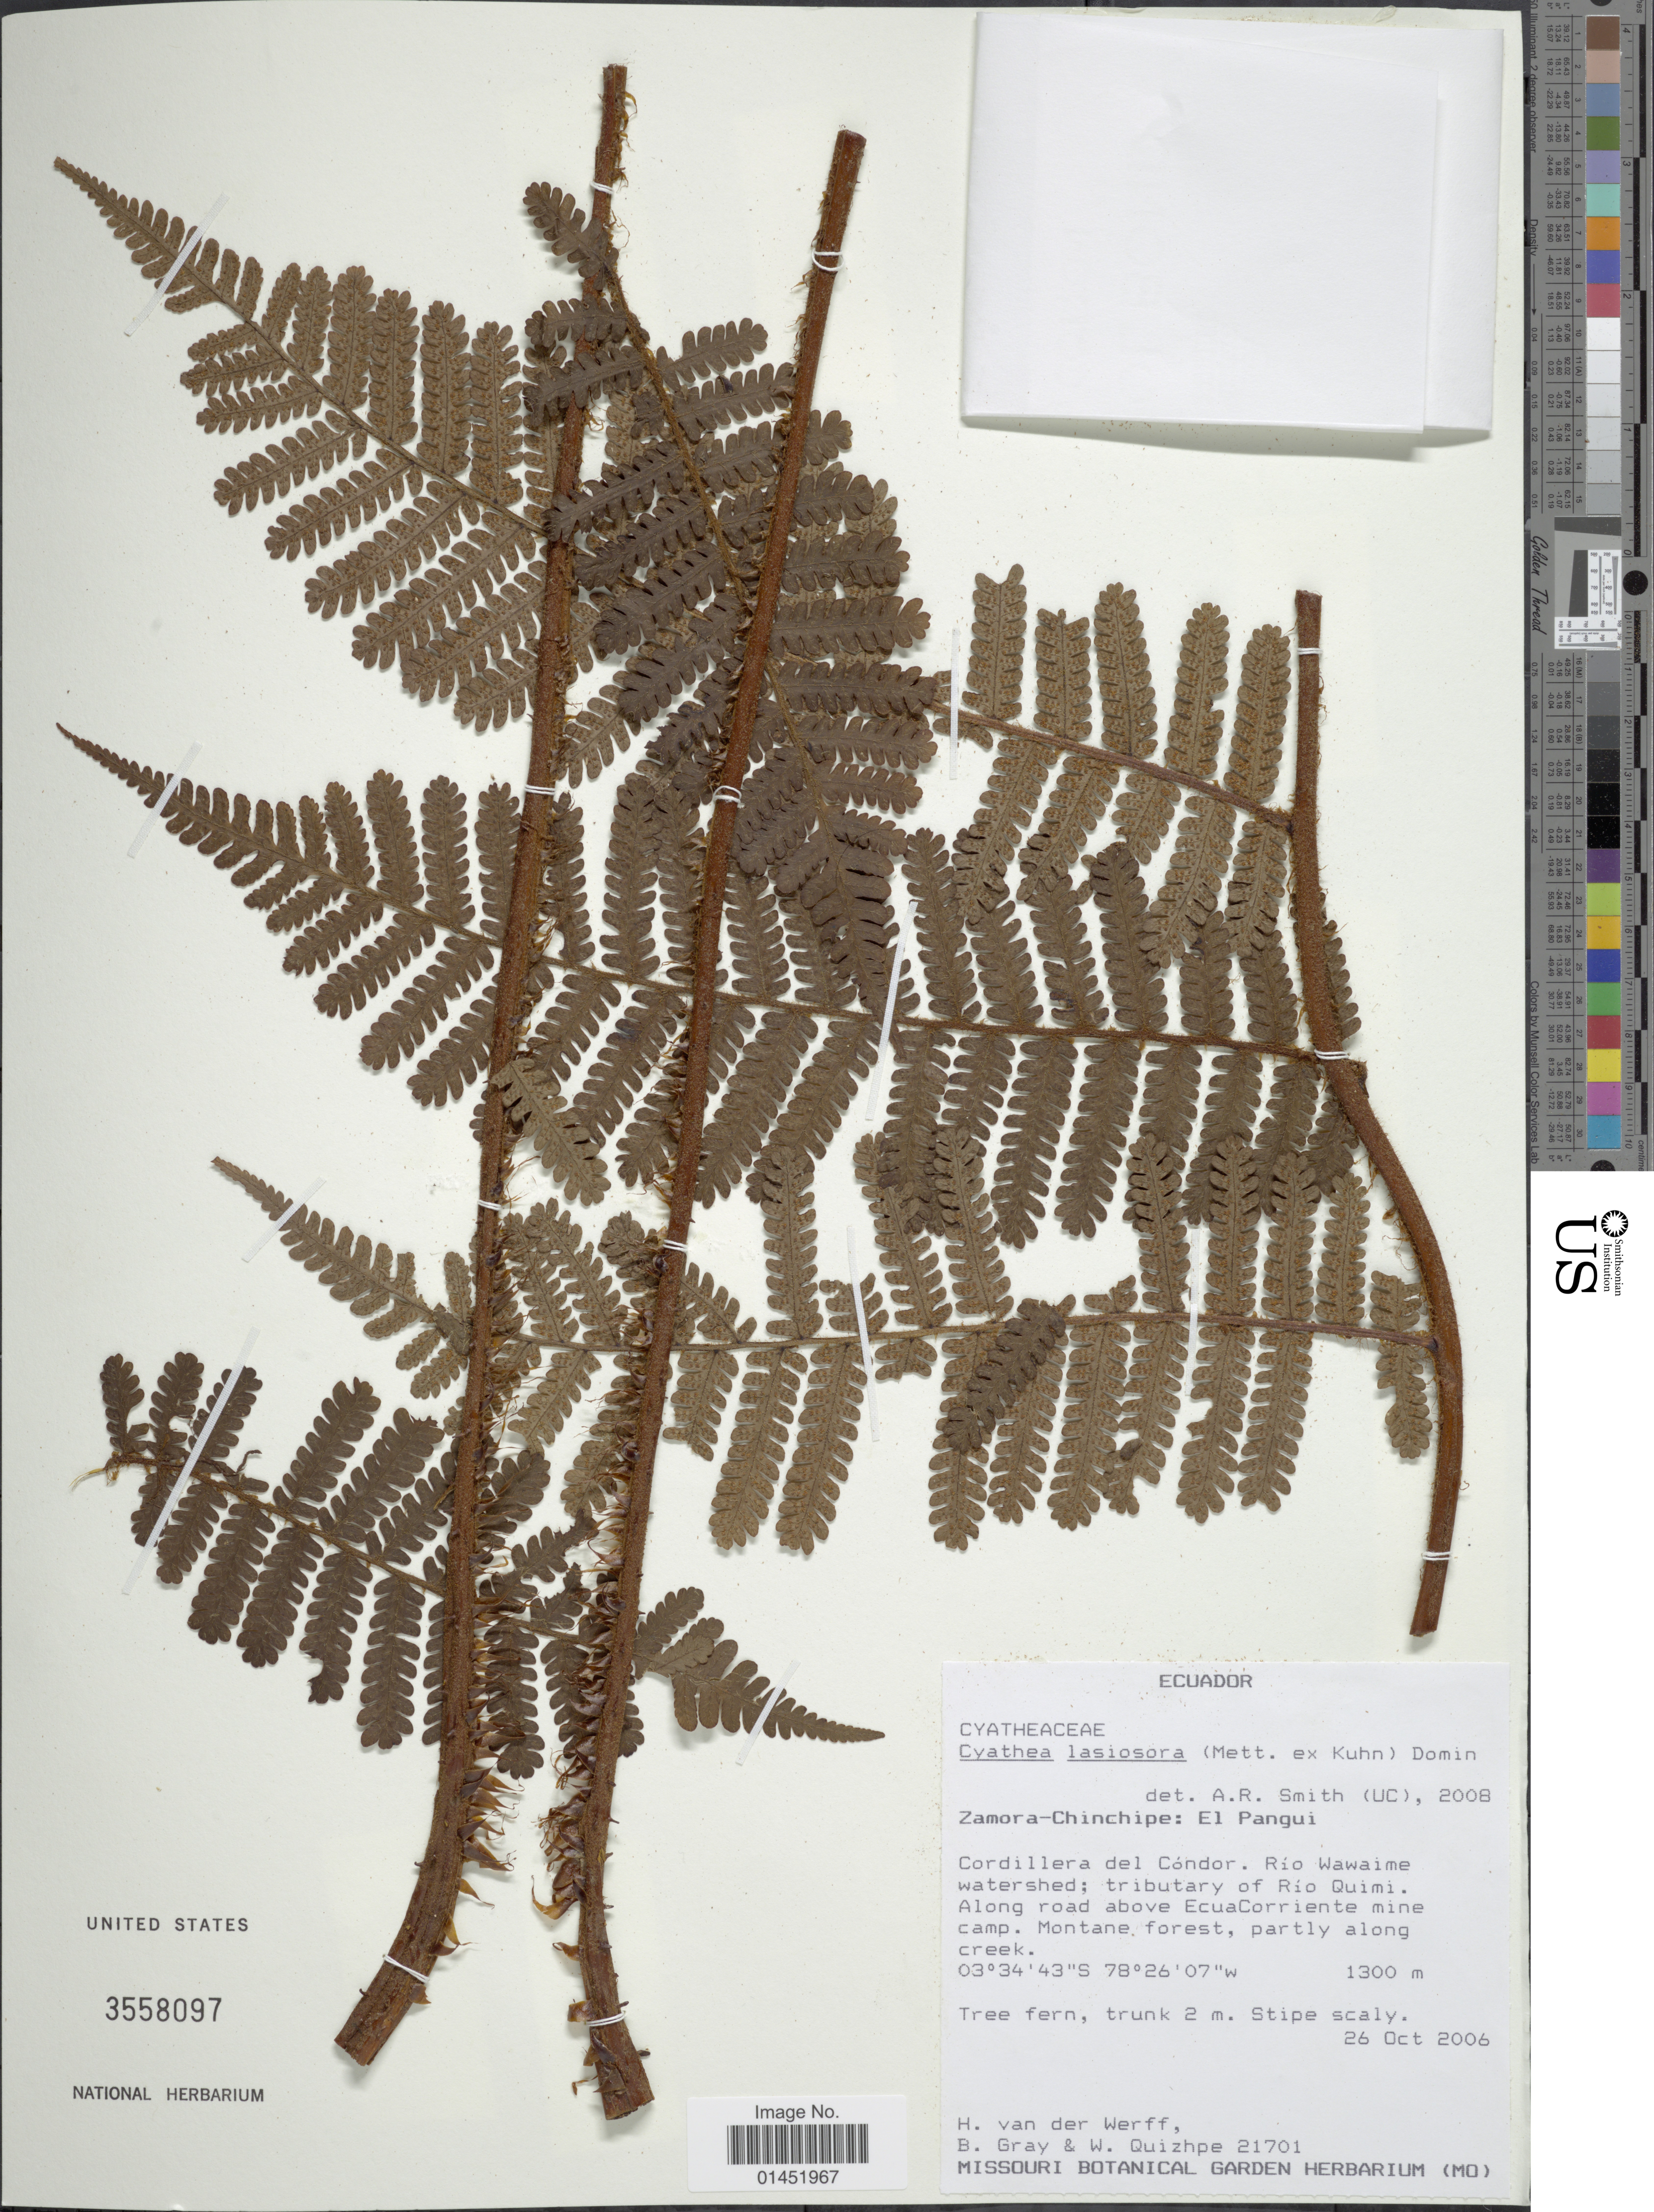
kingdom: Plantae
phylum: Tracheophyta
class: Polypodiopsida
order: Cyatheales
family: Cyatheaceae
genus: Cyathea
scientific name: Cyathea lasiosora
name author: (Mett. ex Kuhn) Domin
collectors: H. van der Werff, B. Gray & W. Quizhpe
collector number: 21701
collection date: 2006-10-26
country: Ecuador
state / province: Zamora-Chinchipe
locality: El Pangui, Cordillera del Cóndor. Rio Wawaime watershed; tributary of Rio Quimi. Along road above EcuaCorriente mine camp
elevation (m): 1300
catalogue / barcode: US 3558097